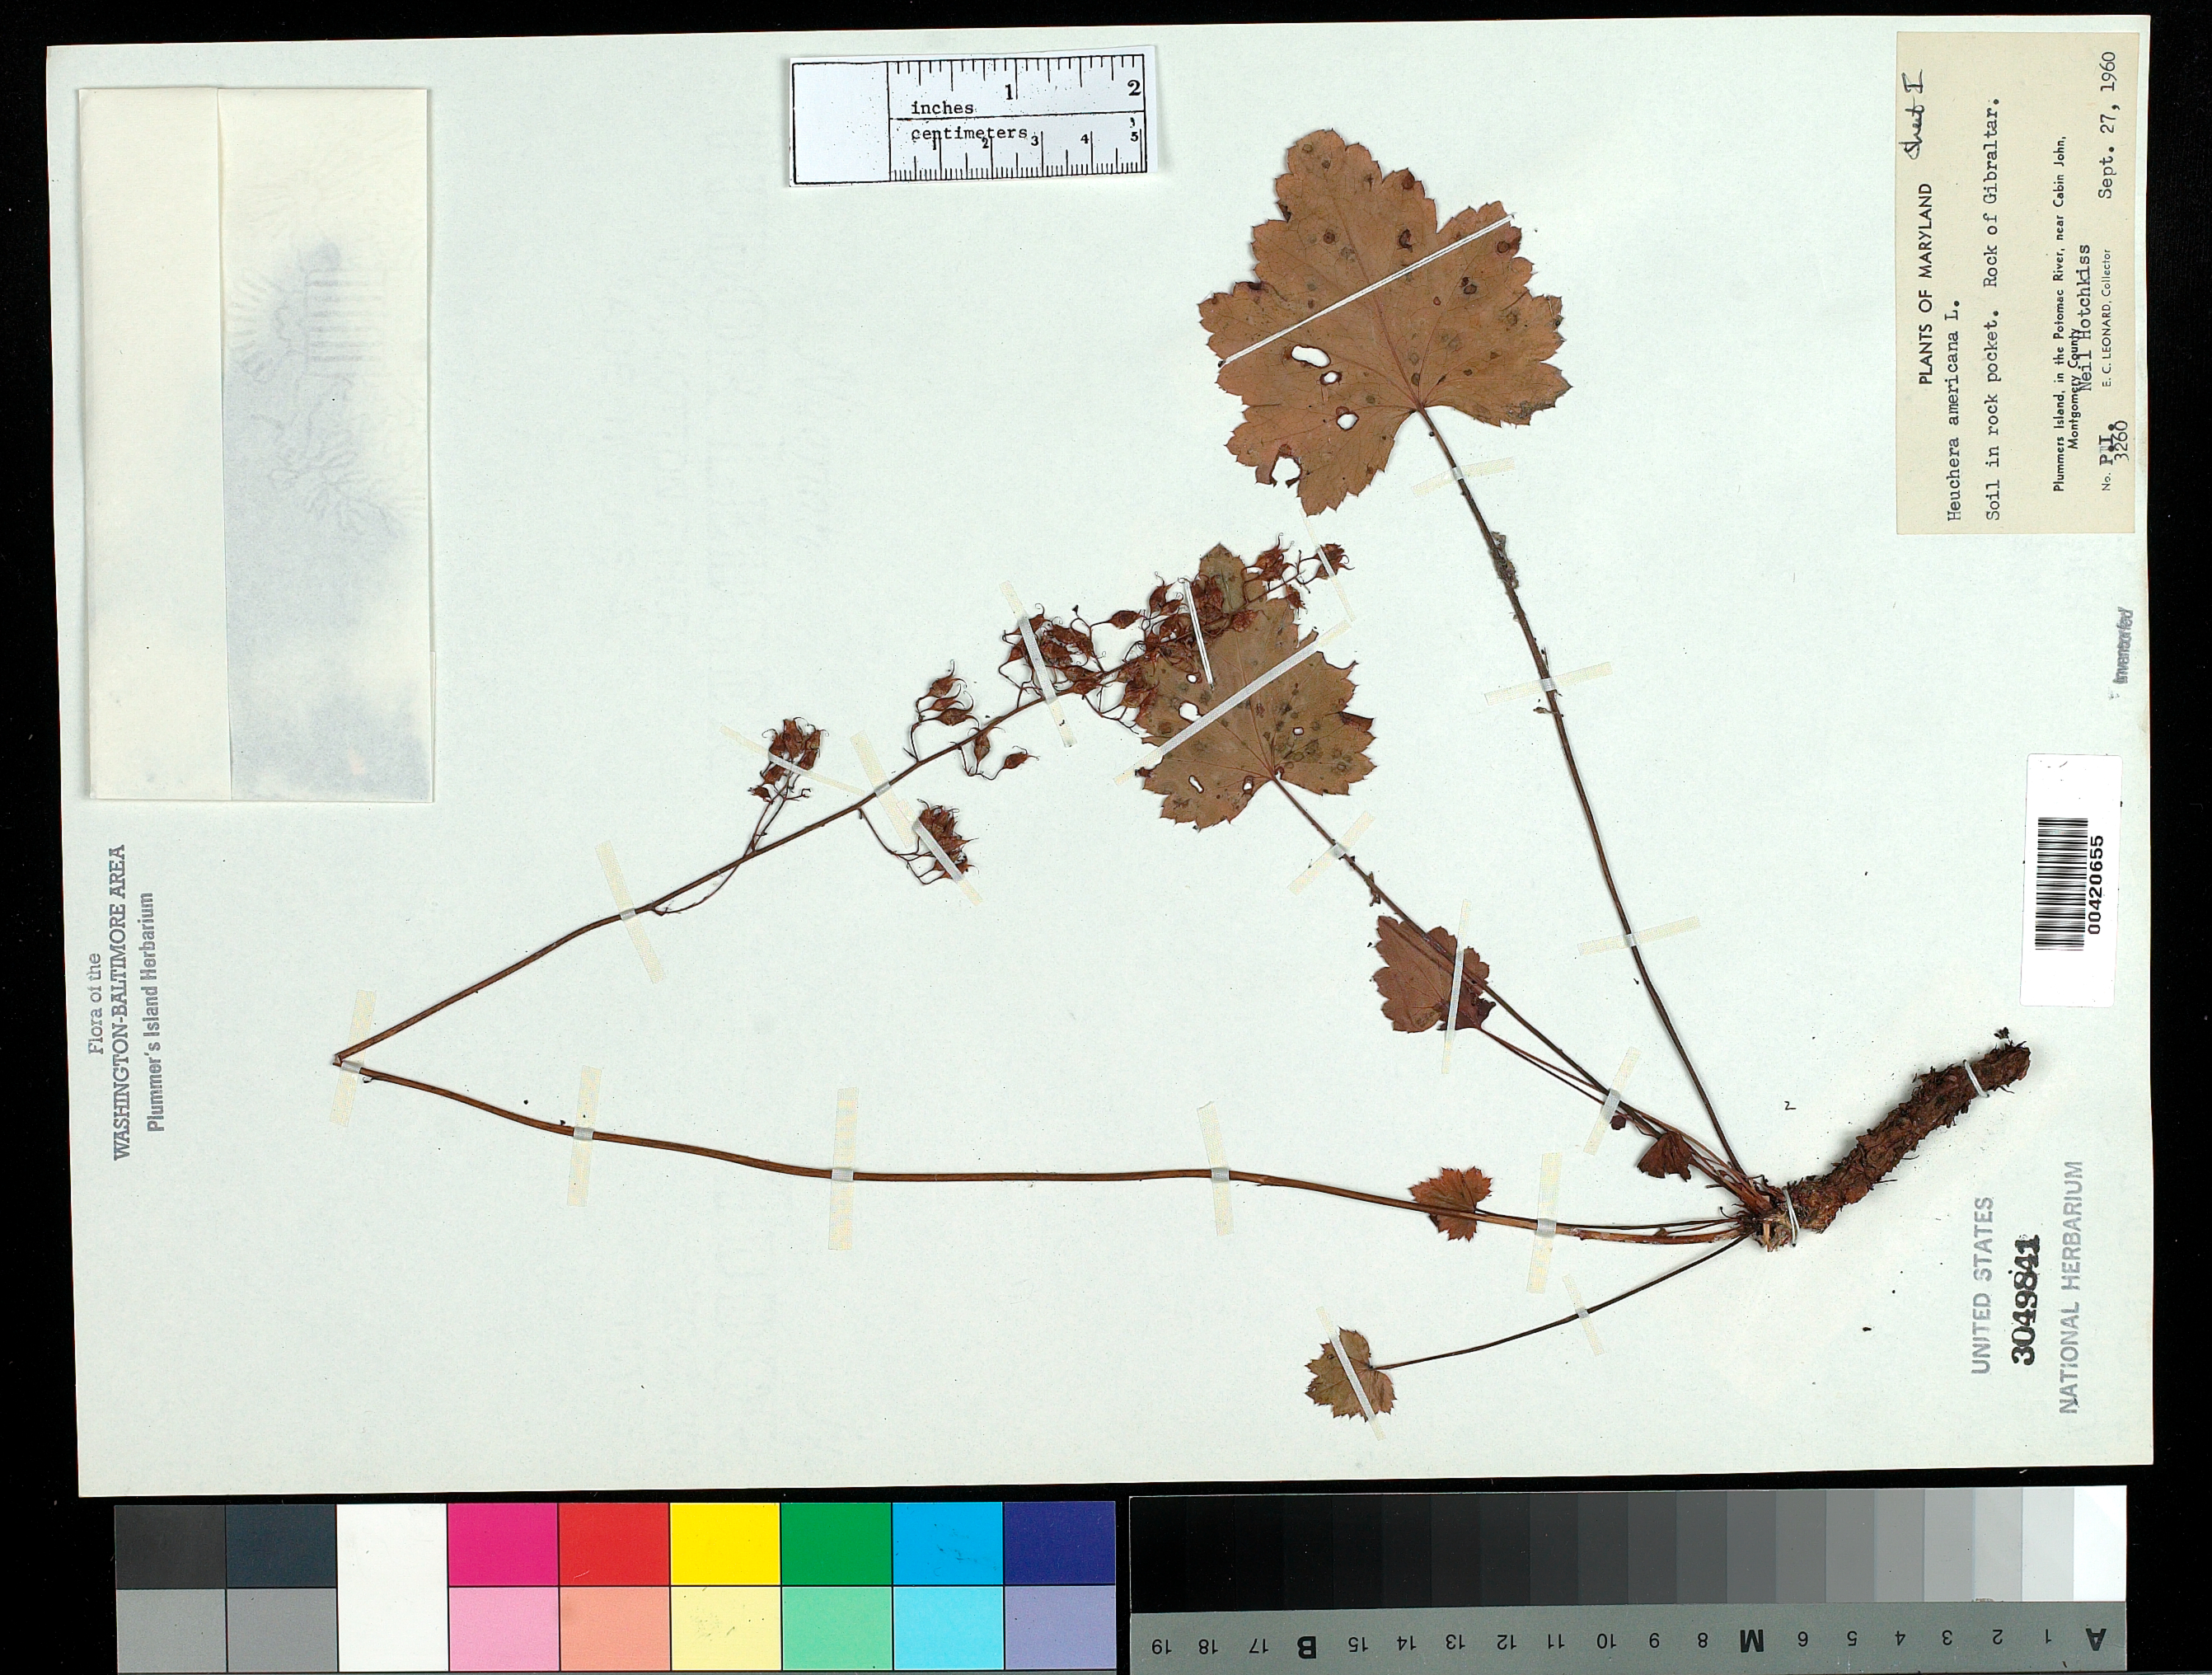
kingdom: Plantae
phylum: Tracheophyta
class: Magnoliopsida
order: Saxifragales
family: Saxifragaceae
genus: Heuchera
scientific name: Heuchera americana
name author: L.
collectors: N. Hotchkiss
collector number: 3260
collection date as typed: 27 Sep 1960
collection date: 1960-09-27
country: United States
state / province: Maryland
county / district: Montgomery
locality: Rock of Gibraltar C. & O. Canal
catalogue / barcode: US 3049841